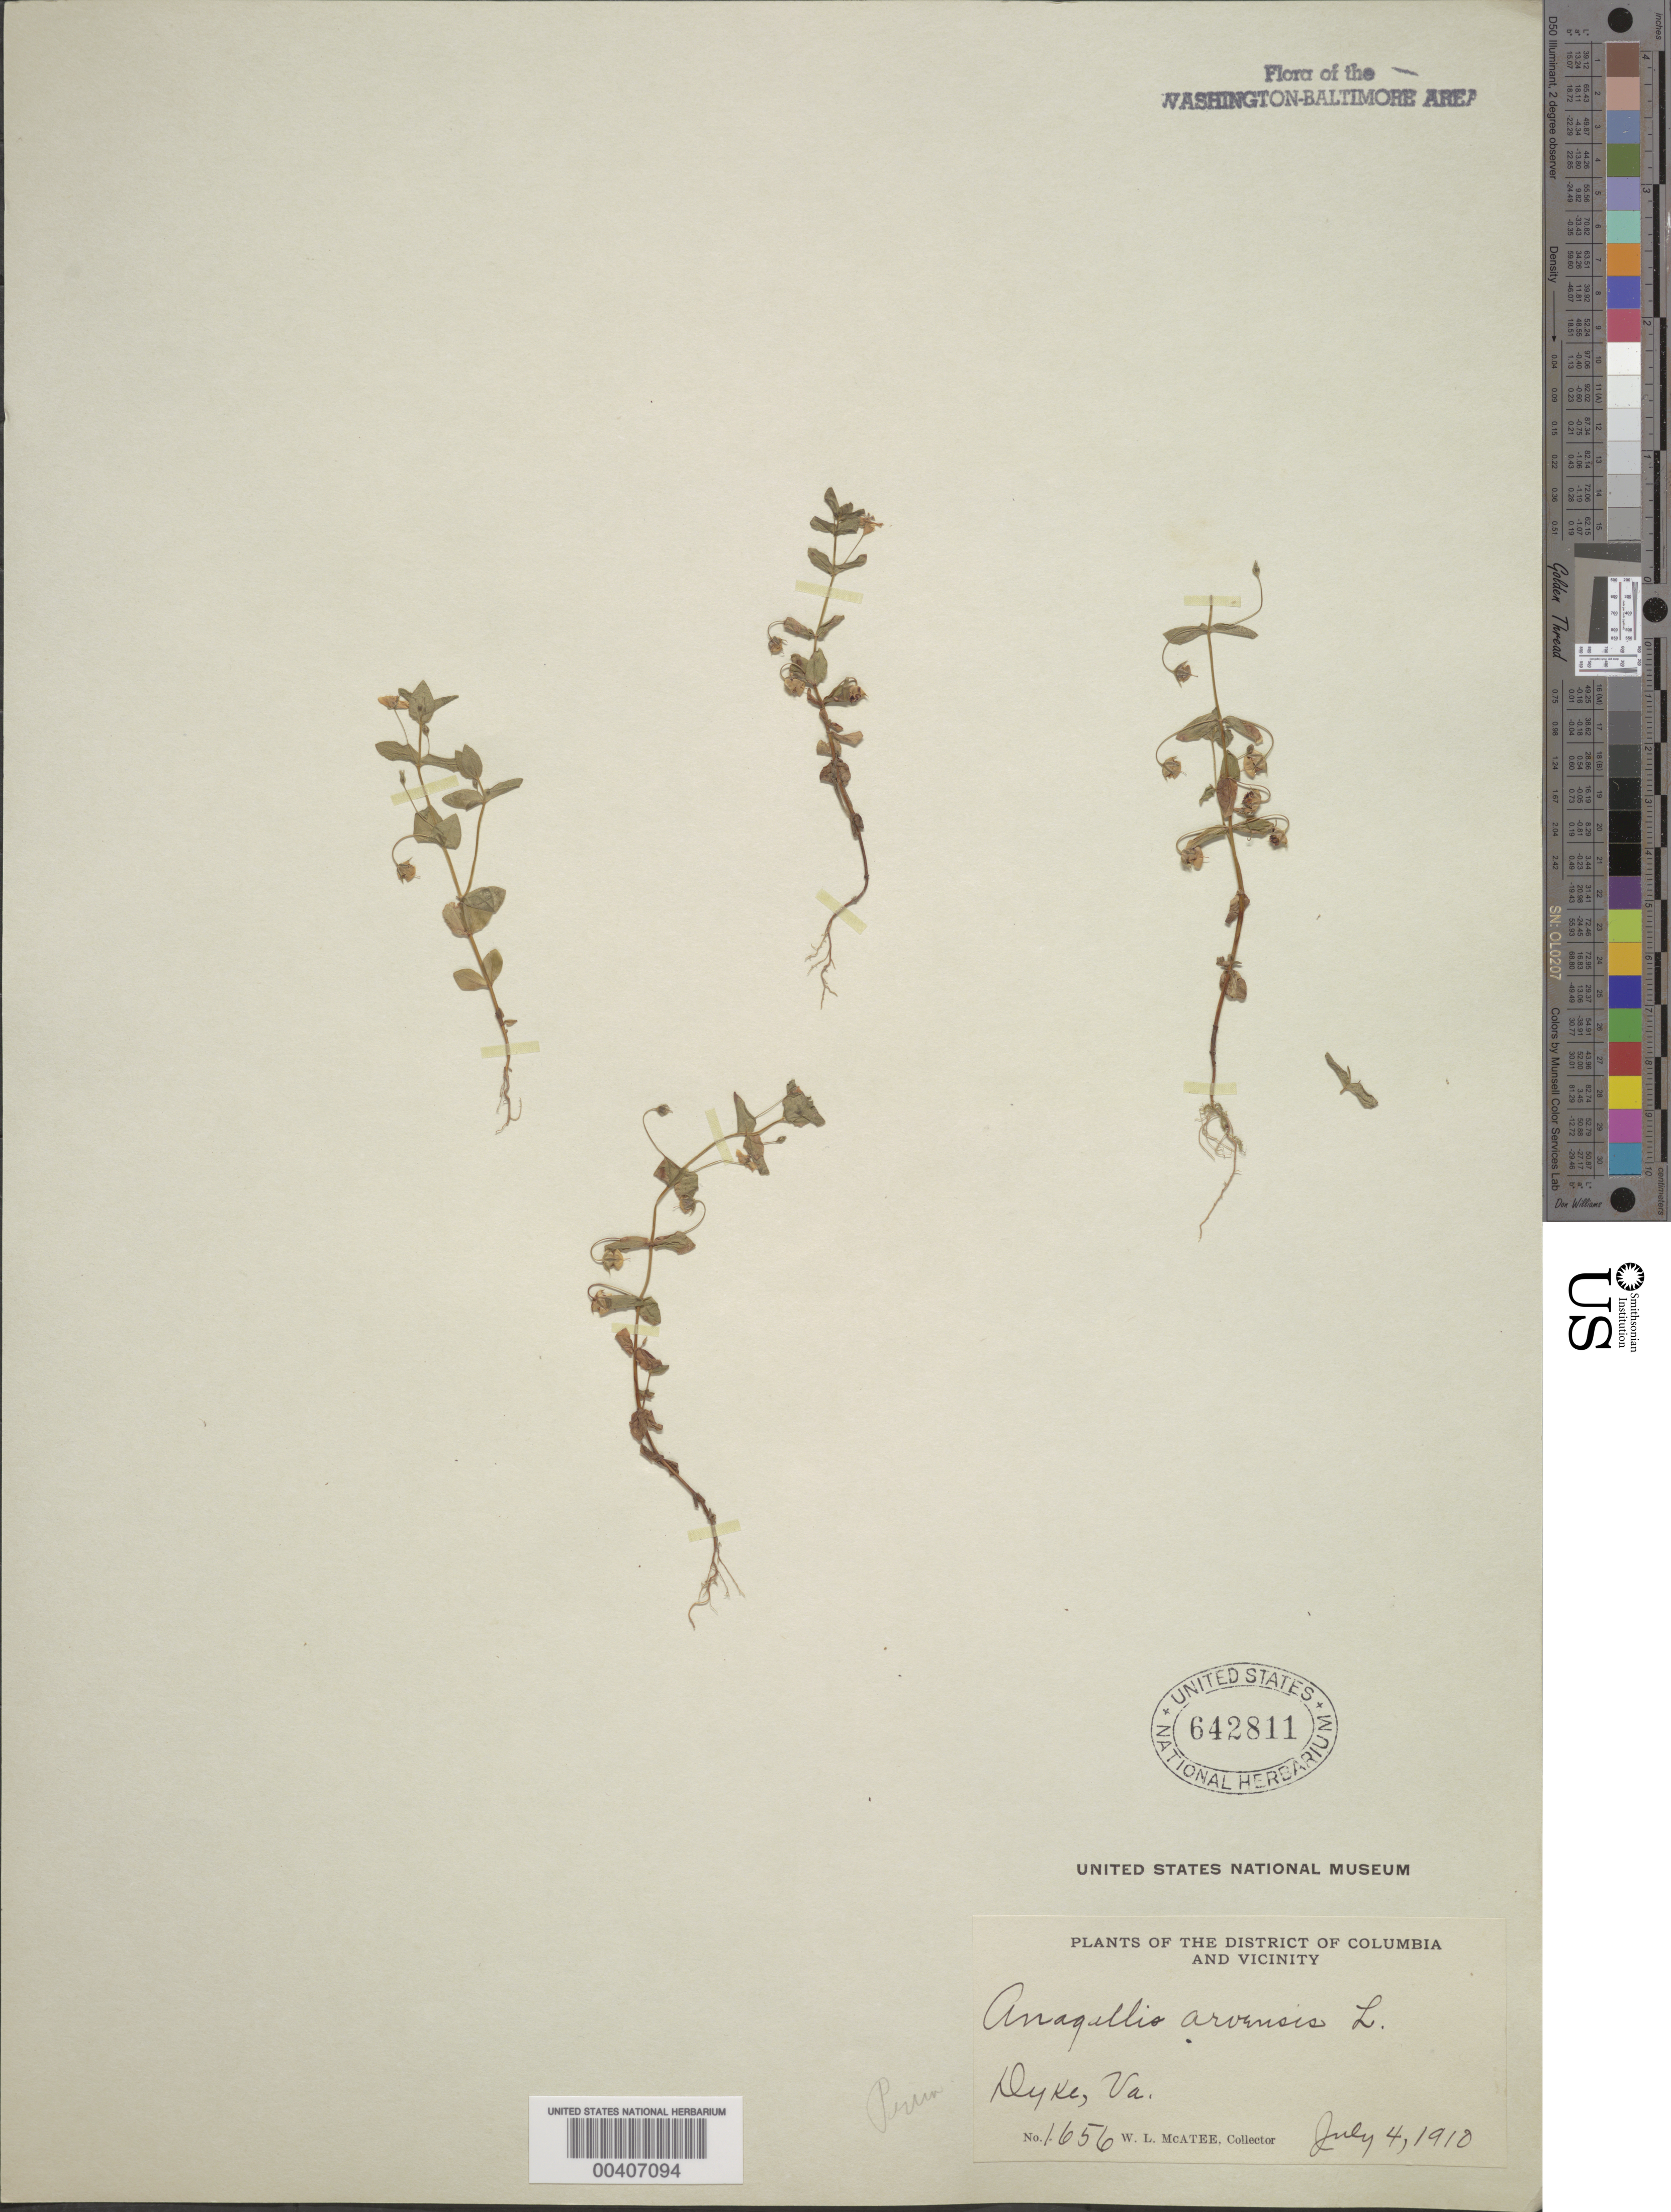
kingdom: Plantae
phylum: Tracheophyta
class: Magnoliopsida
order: Ericales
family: Primulaceae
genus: Anagallis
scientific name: Anagallis arvensis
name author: L.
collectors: W. McAtee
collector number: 1656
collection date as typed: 04 Jul 1910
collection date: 1910-07-04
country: United States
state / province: Virginia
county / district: Fairfax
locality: Dyke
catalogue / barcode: US 642811